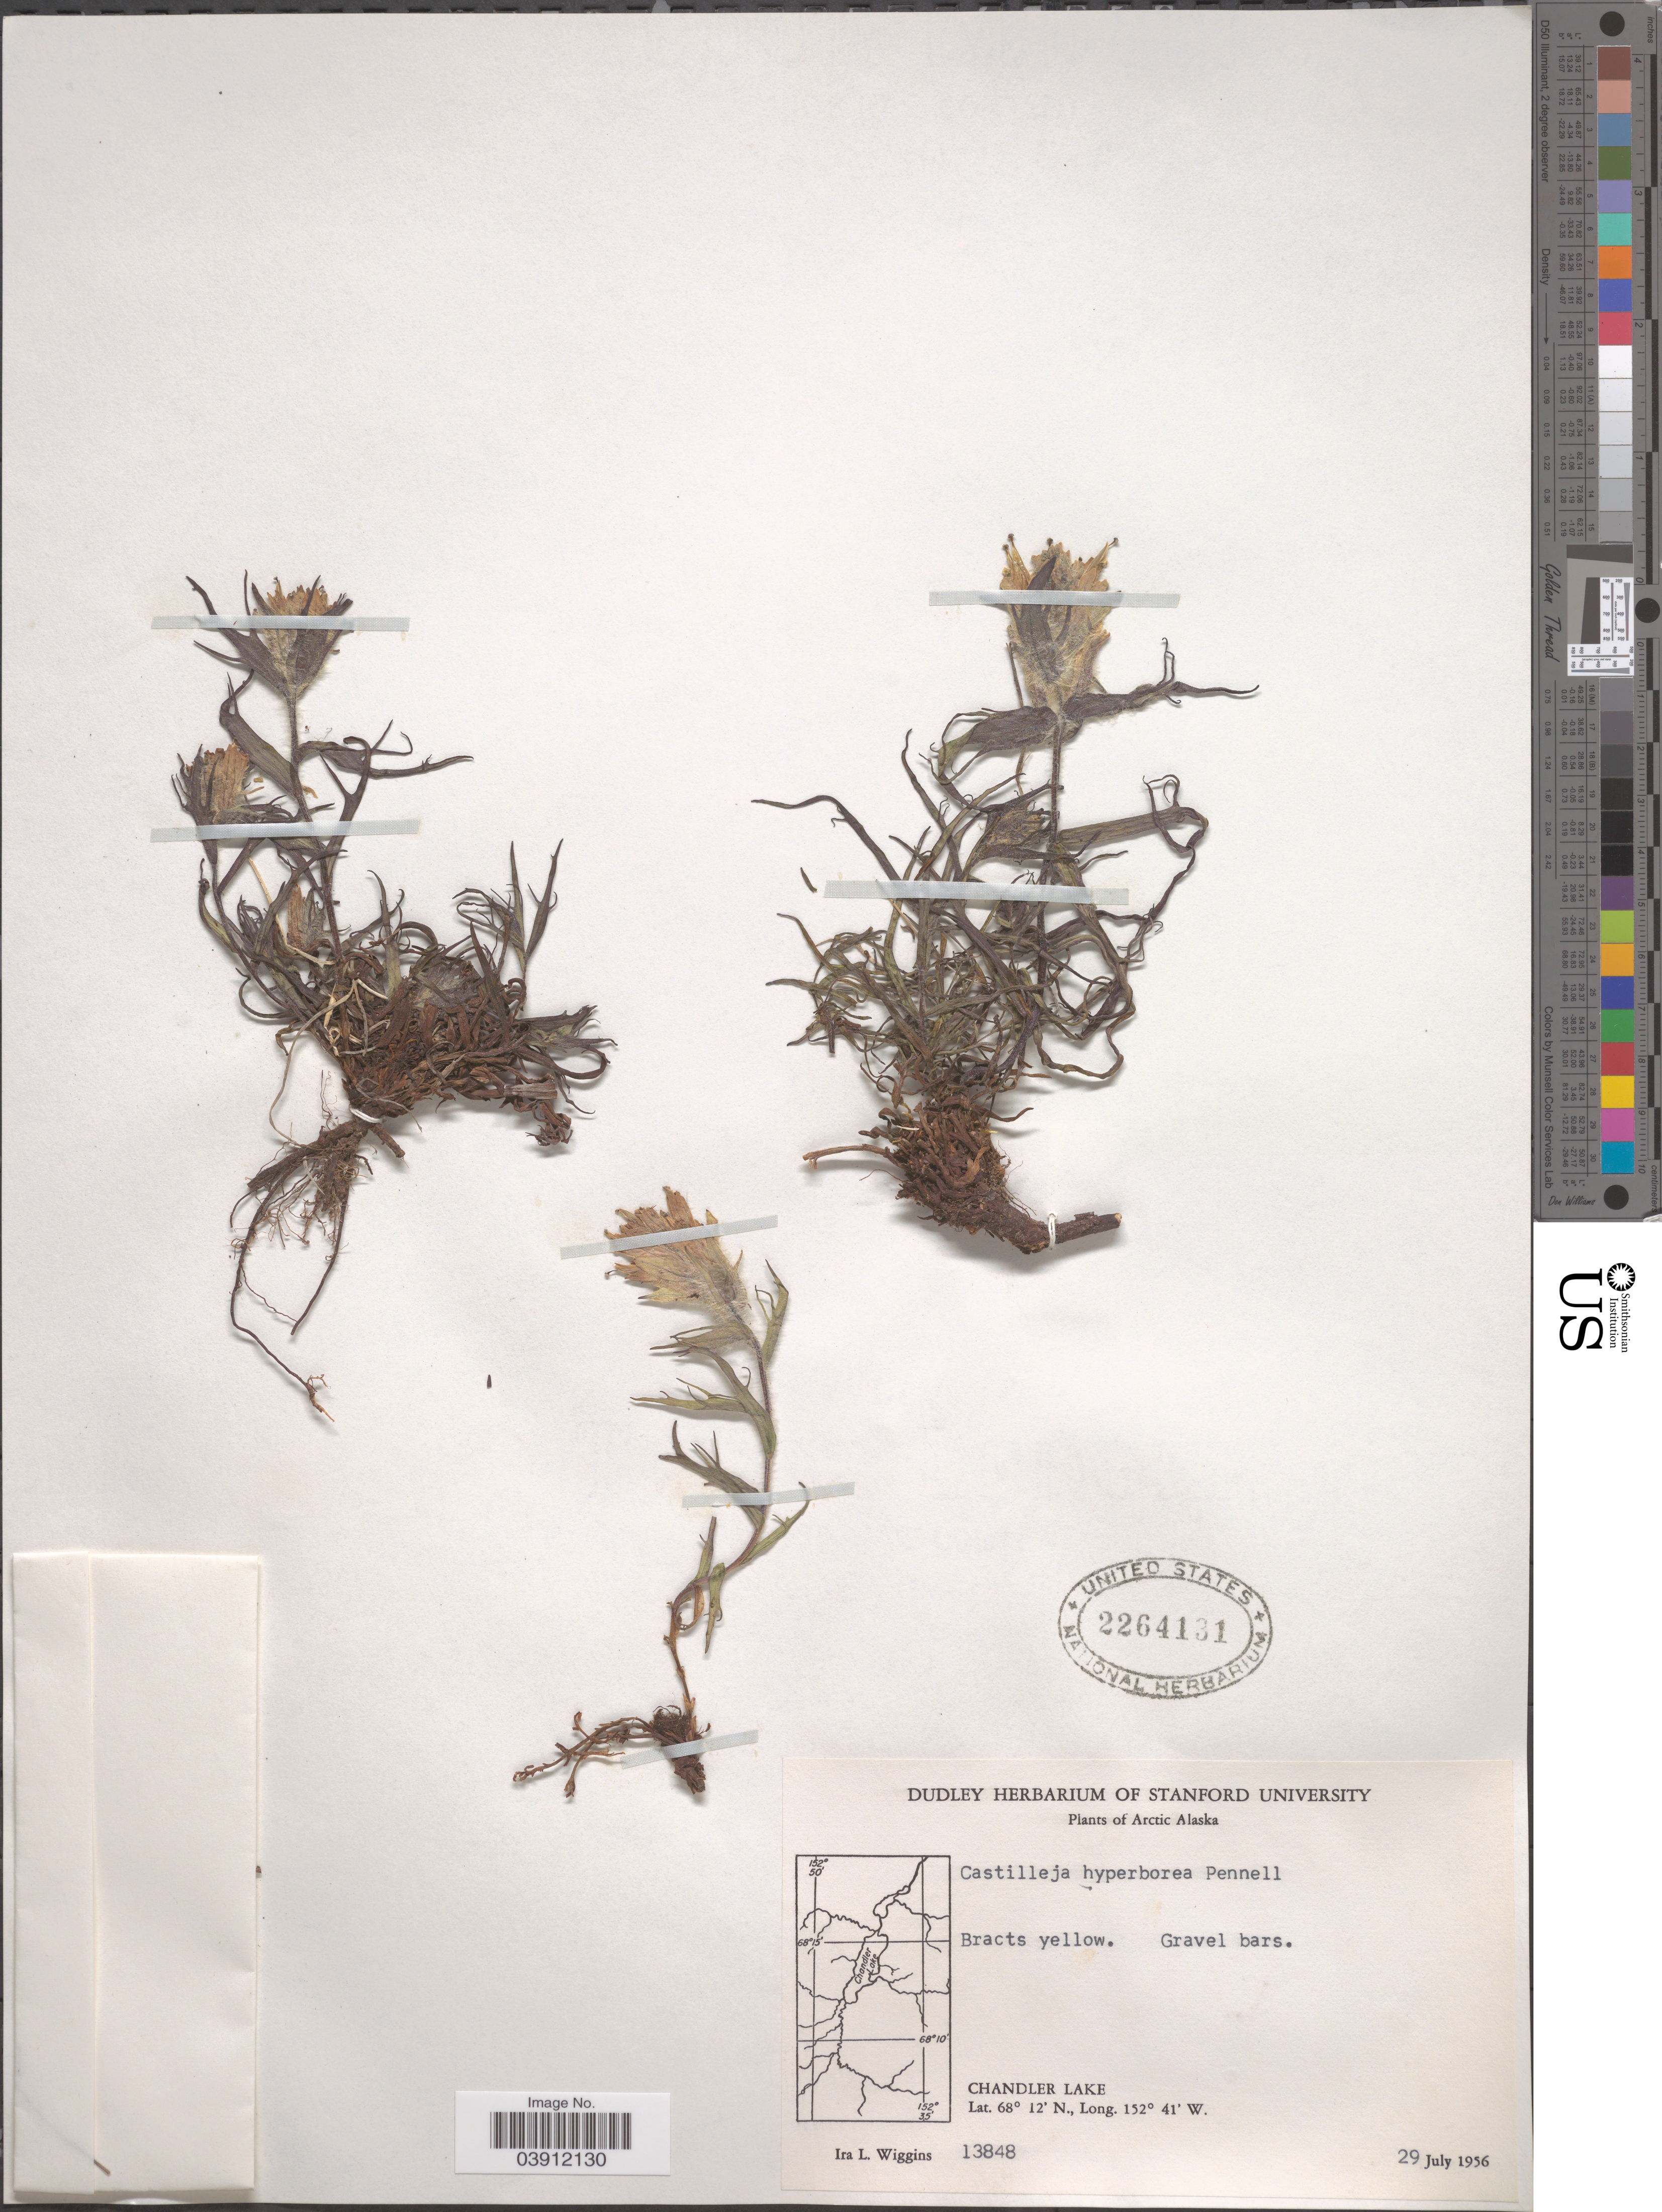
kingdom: Plantae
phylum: Tracheophyta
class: Magnoliopsida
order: Lamiales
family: Orobanchaceae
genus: Castilleja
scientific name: Castilleja hyperborea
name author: Pennell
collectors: I. L. Wiggins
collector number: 13848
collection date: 1956-07-29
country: United States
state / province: Alaska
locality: Arctic Alaska. Chandler Lake.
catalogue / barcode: US 2264131